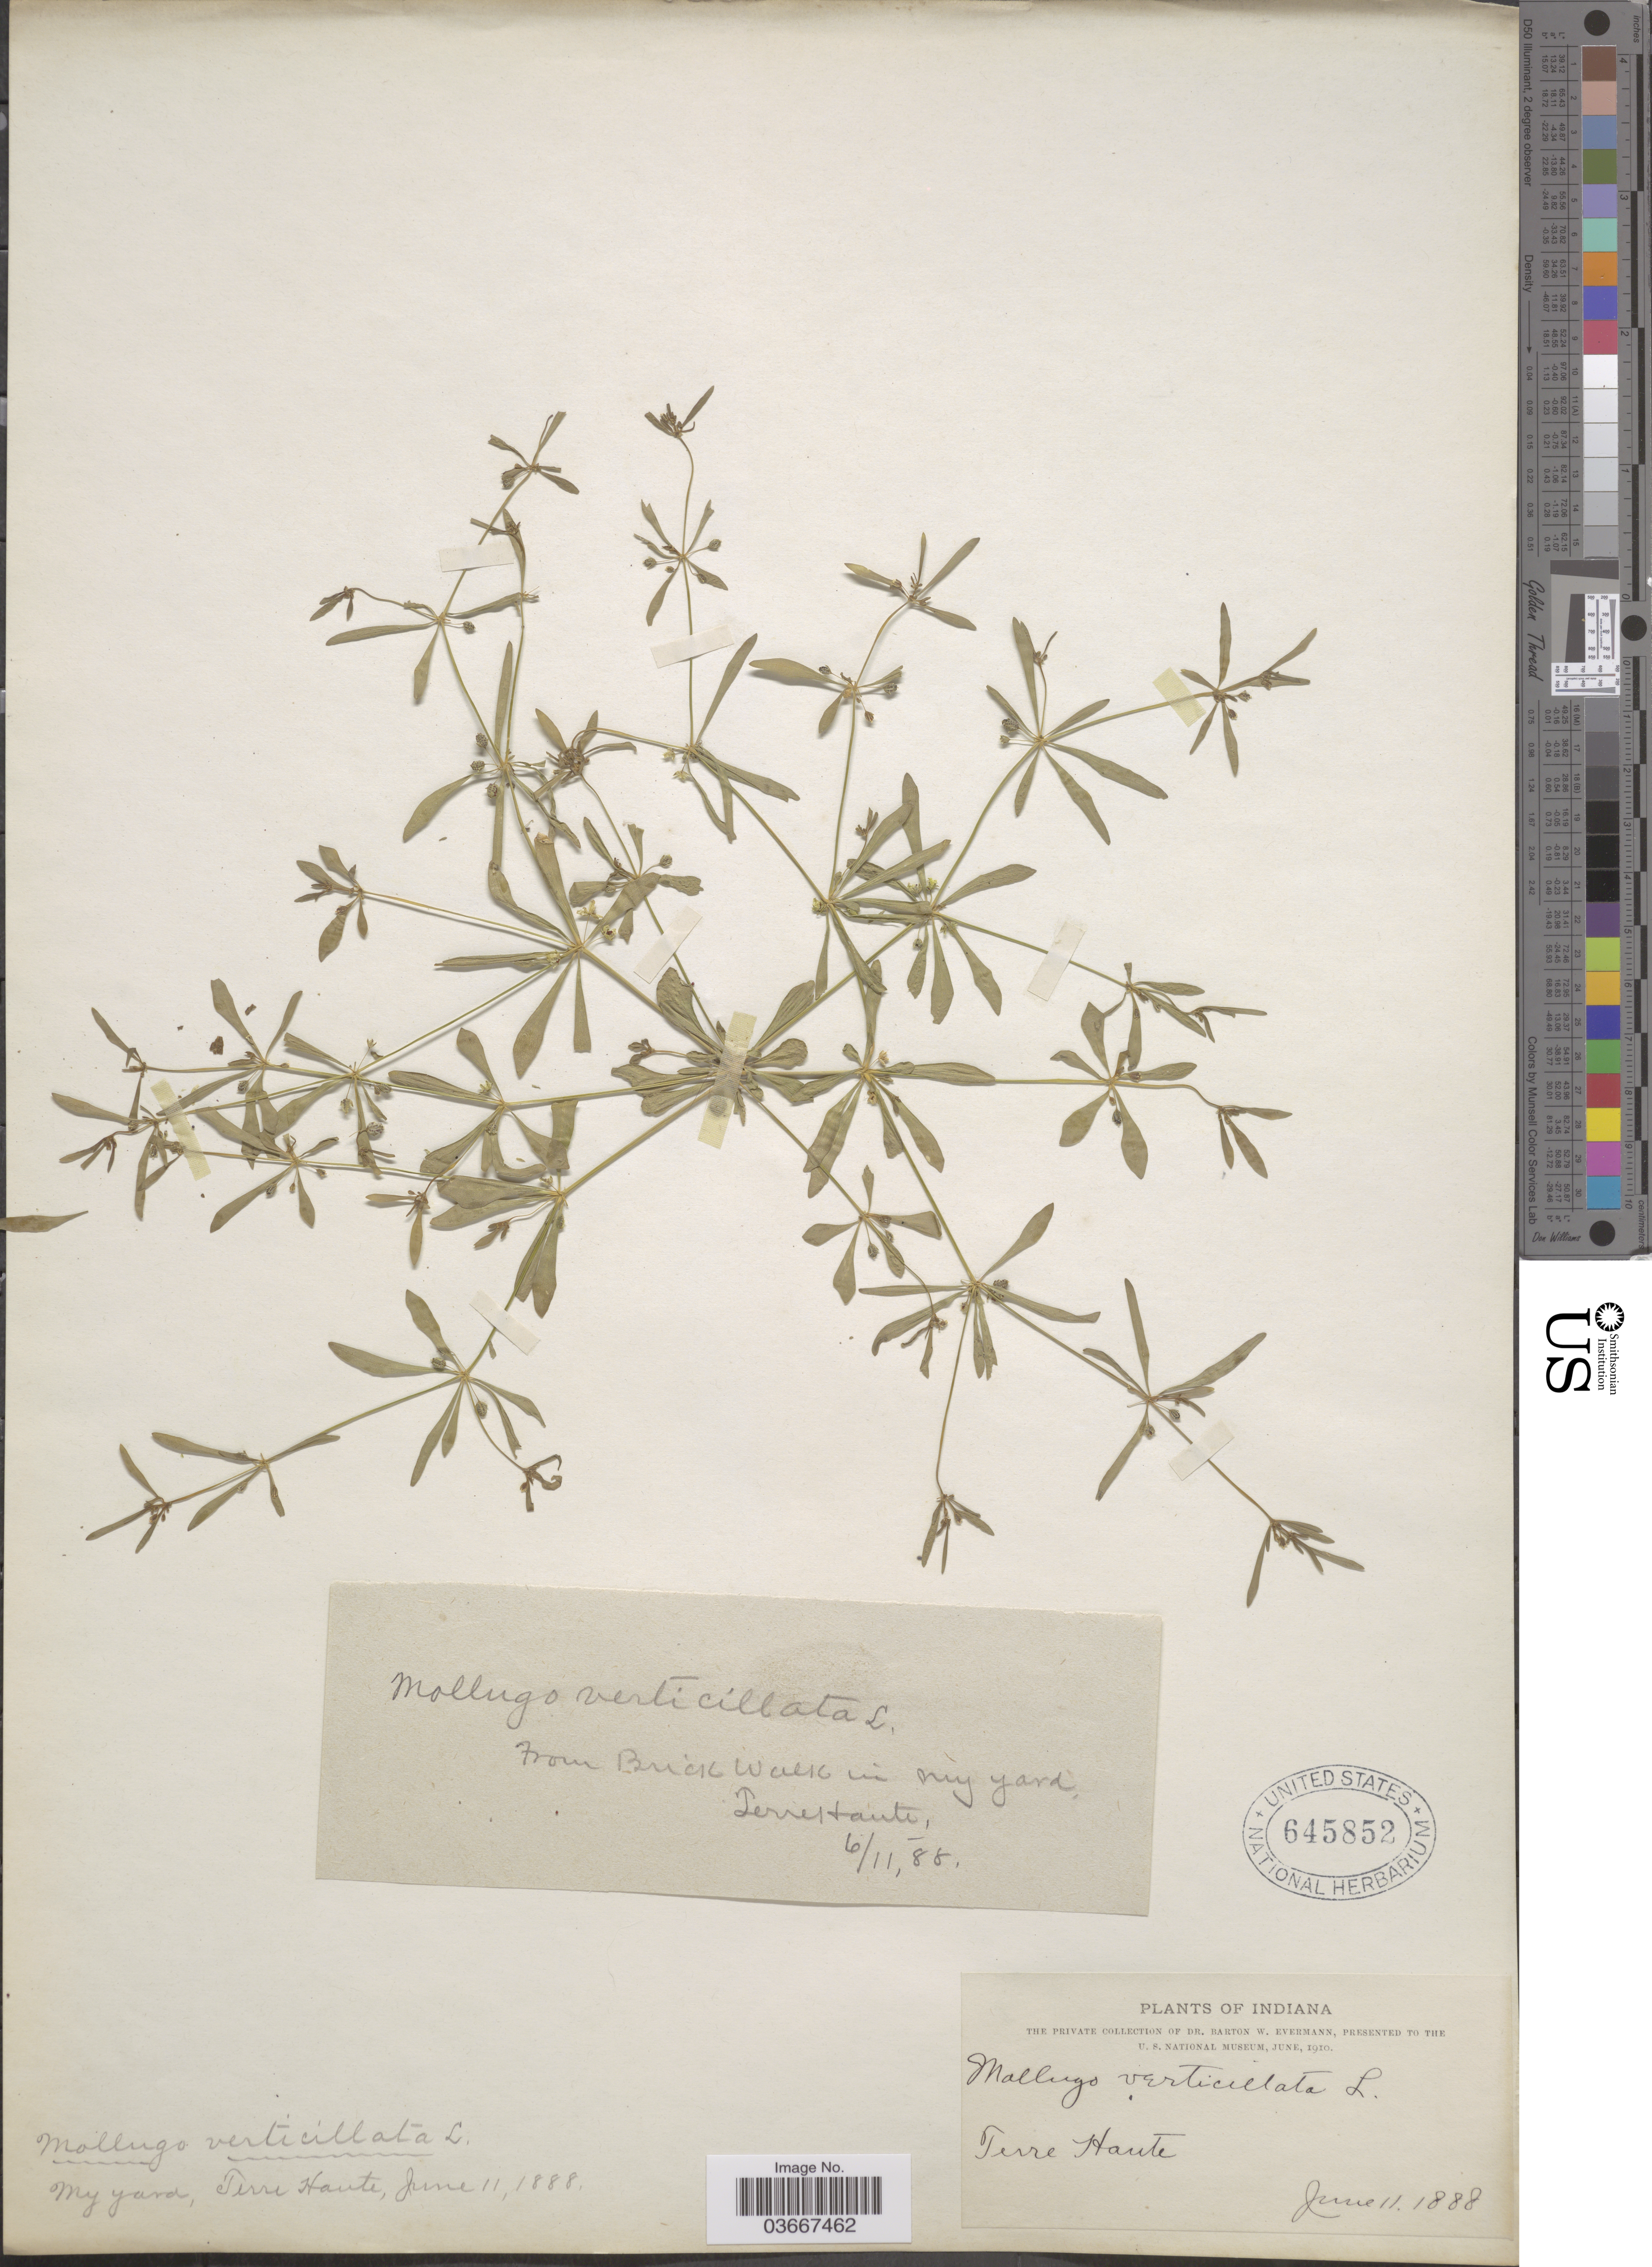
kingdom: Plantae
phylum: Tracheophyta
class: Magnoliopsida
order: Caryophyllales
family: Molluginaceae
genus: Mollugo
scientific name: Mollugo verticillata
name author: L.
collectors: B. W. Evermann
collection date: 1888-06-11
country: United States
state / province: Indiana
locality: In my yard, Terre Haute.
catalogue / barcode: US 645852